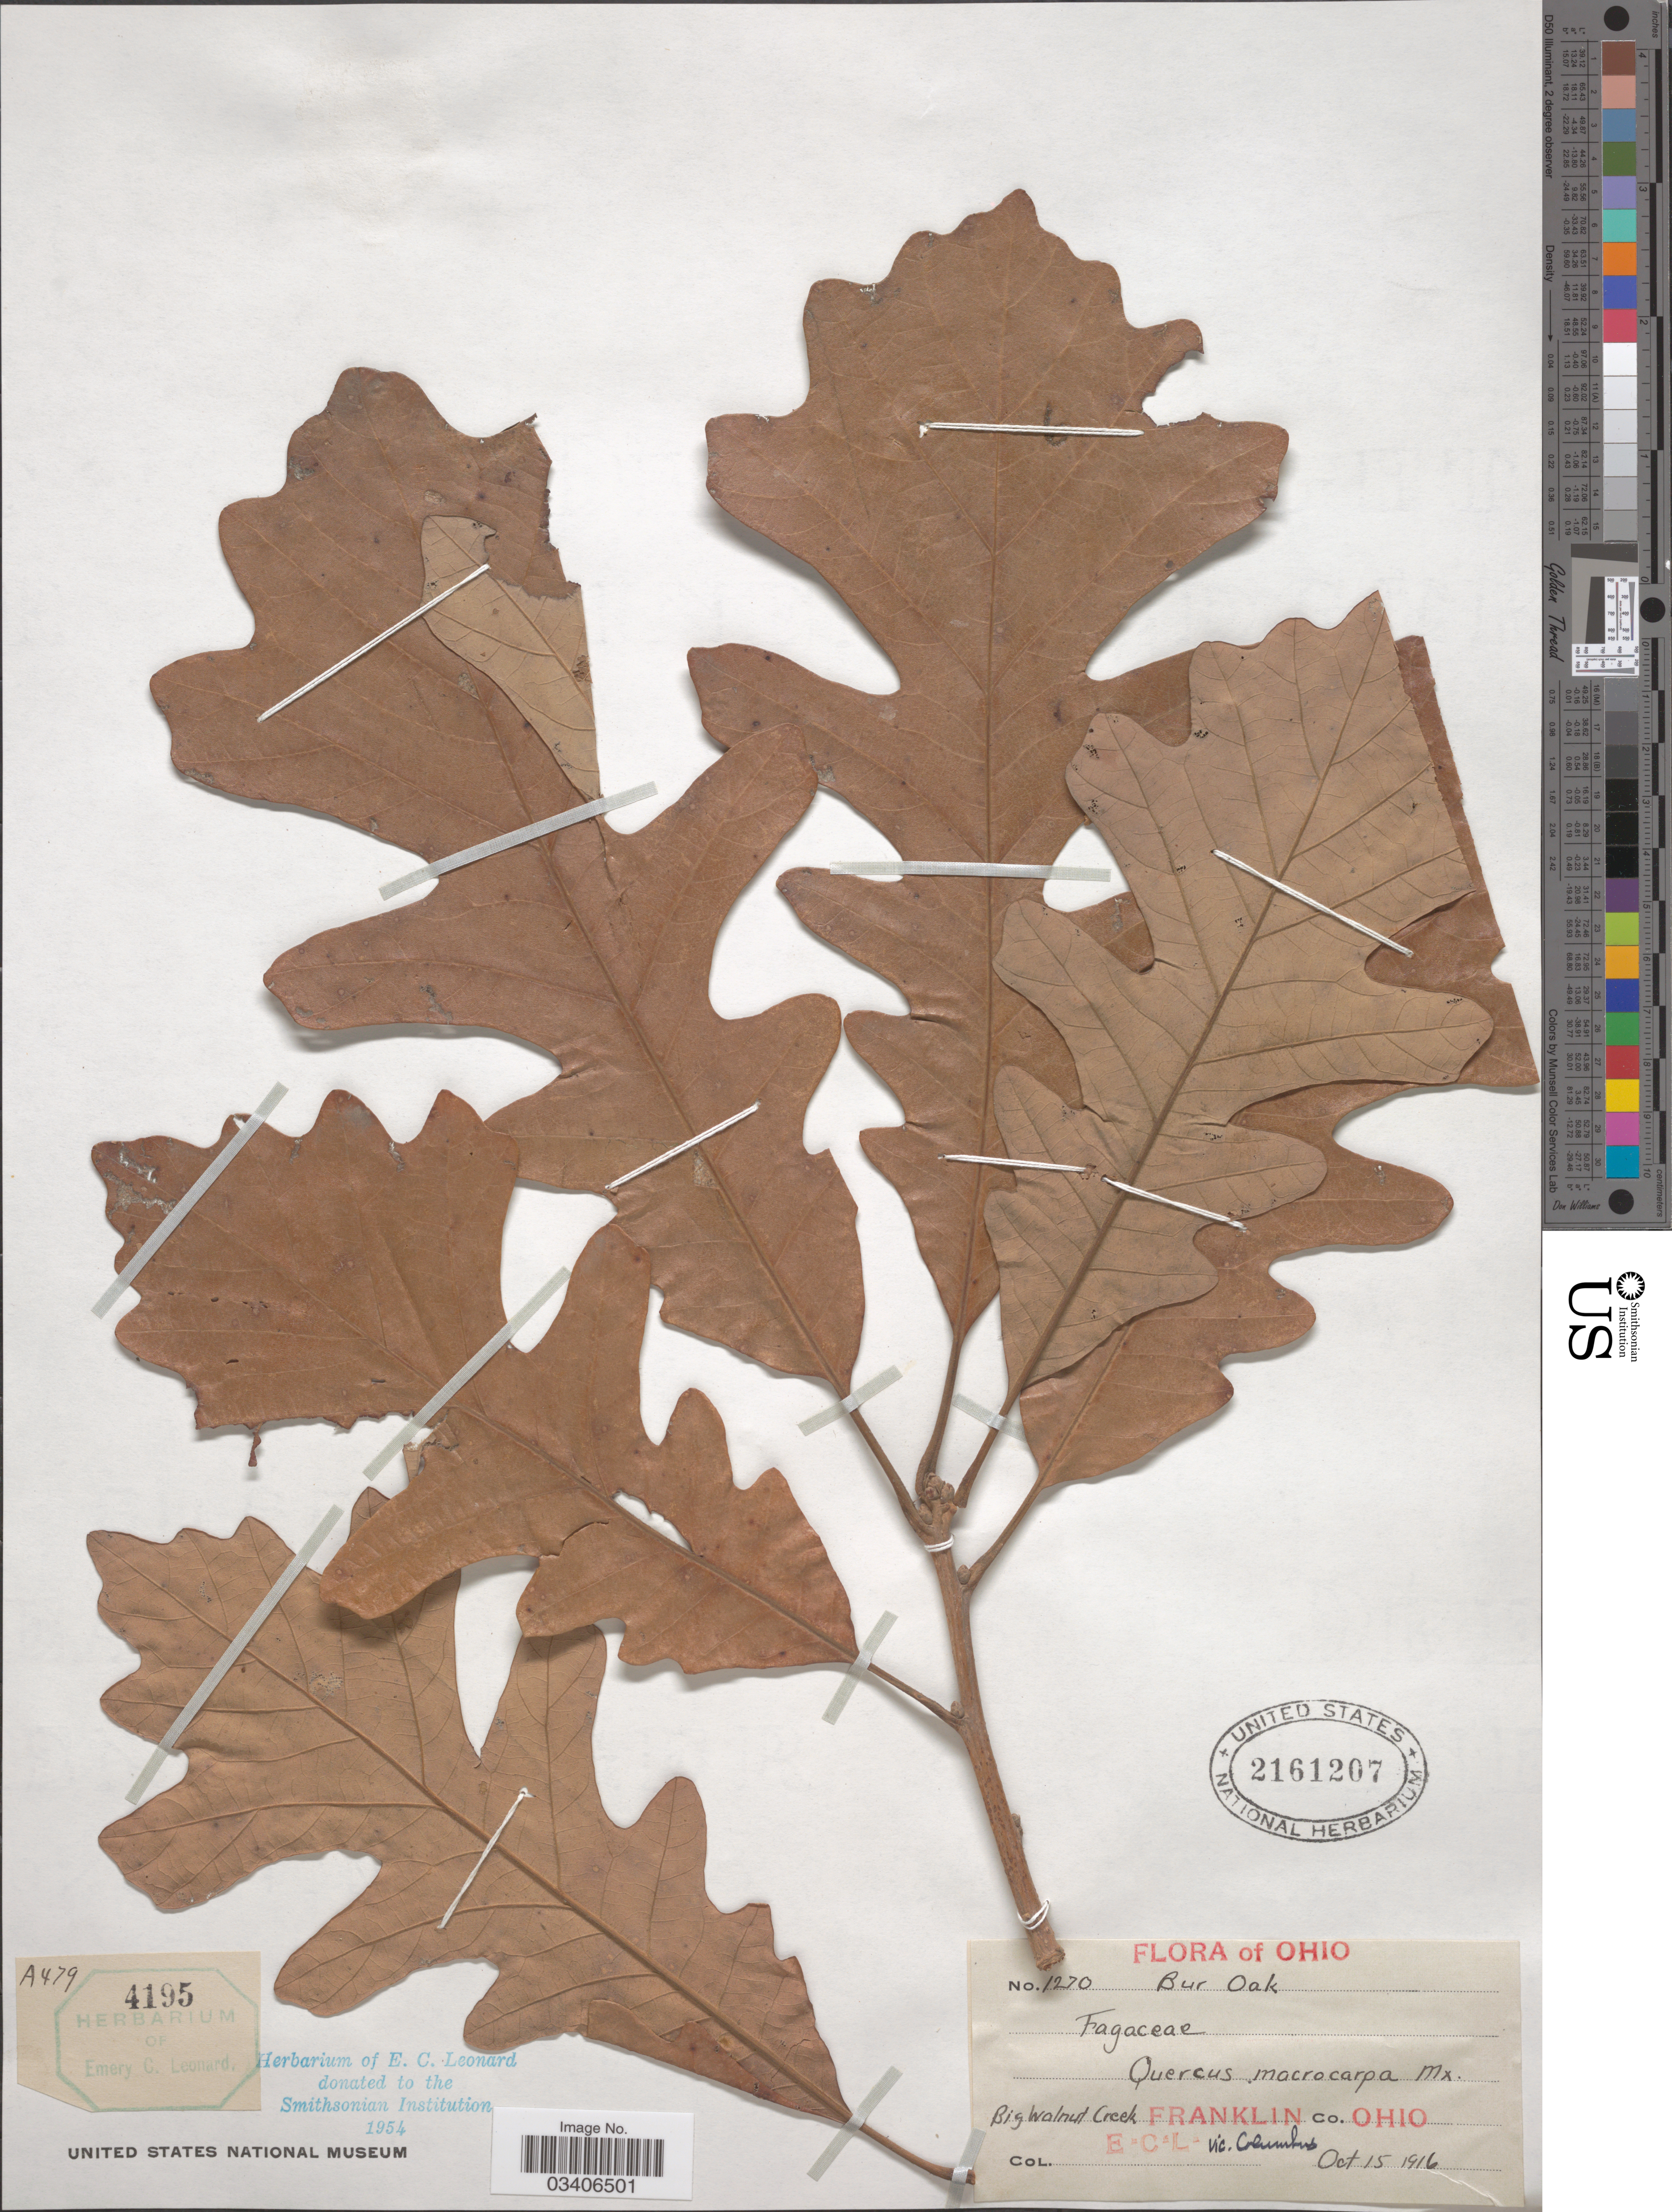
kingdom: Plantae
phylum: Tracheophyta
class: Magnoliopsida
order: Fagales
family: Fagaceae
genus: Quercus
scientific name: Quercus macrocarpa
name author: Michx.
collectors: E. C. Leonard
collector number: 1270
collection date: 1916-10-15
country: United States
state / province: Ohio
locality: Big Walnut Creek, Franklin Co. Vic. Columbus.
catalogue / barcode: US 2161207